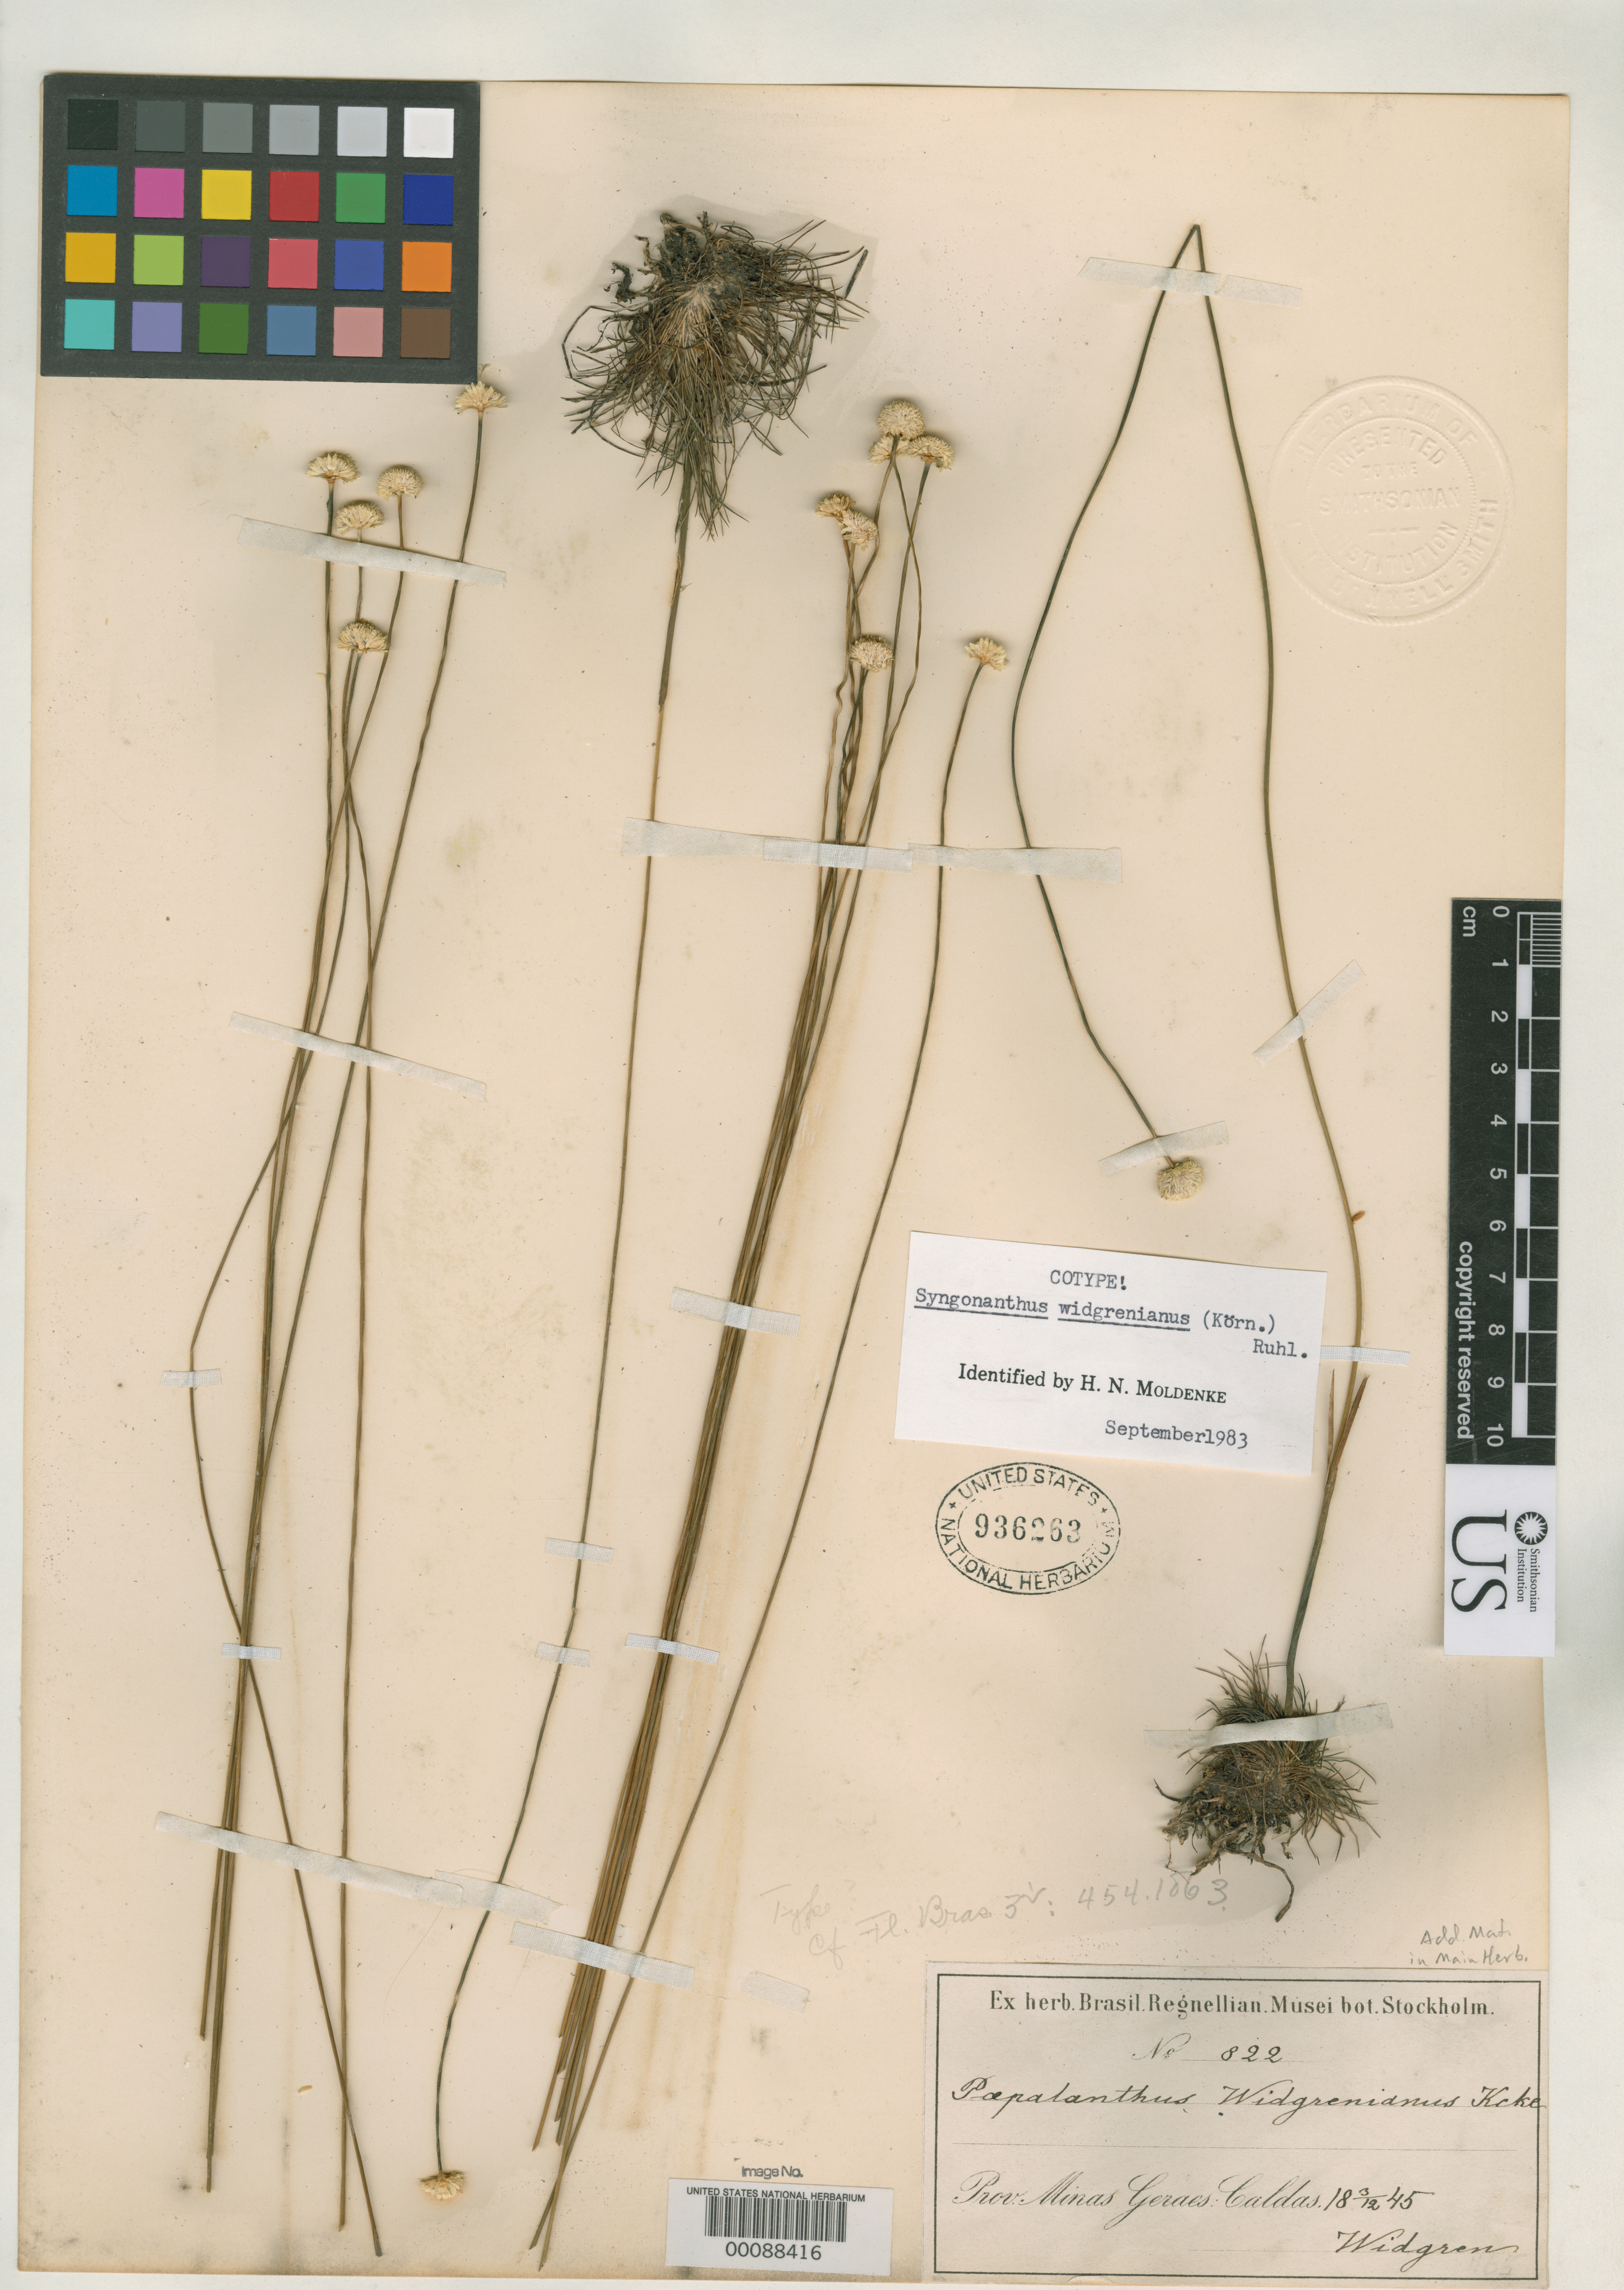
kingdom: Plantae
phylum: Tracheophyta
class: Liliopsida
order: Poales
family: Eriocaulaceae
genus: Paepalanthus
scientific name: Paepalanthus widgrenianus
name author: Körn. in Mart.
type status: Isosyntype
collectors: J. Widgren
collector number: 822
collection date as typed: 1845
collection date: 1845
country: Brazil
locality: Minarum.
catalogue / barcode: US 936263